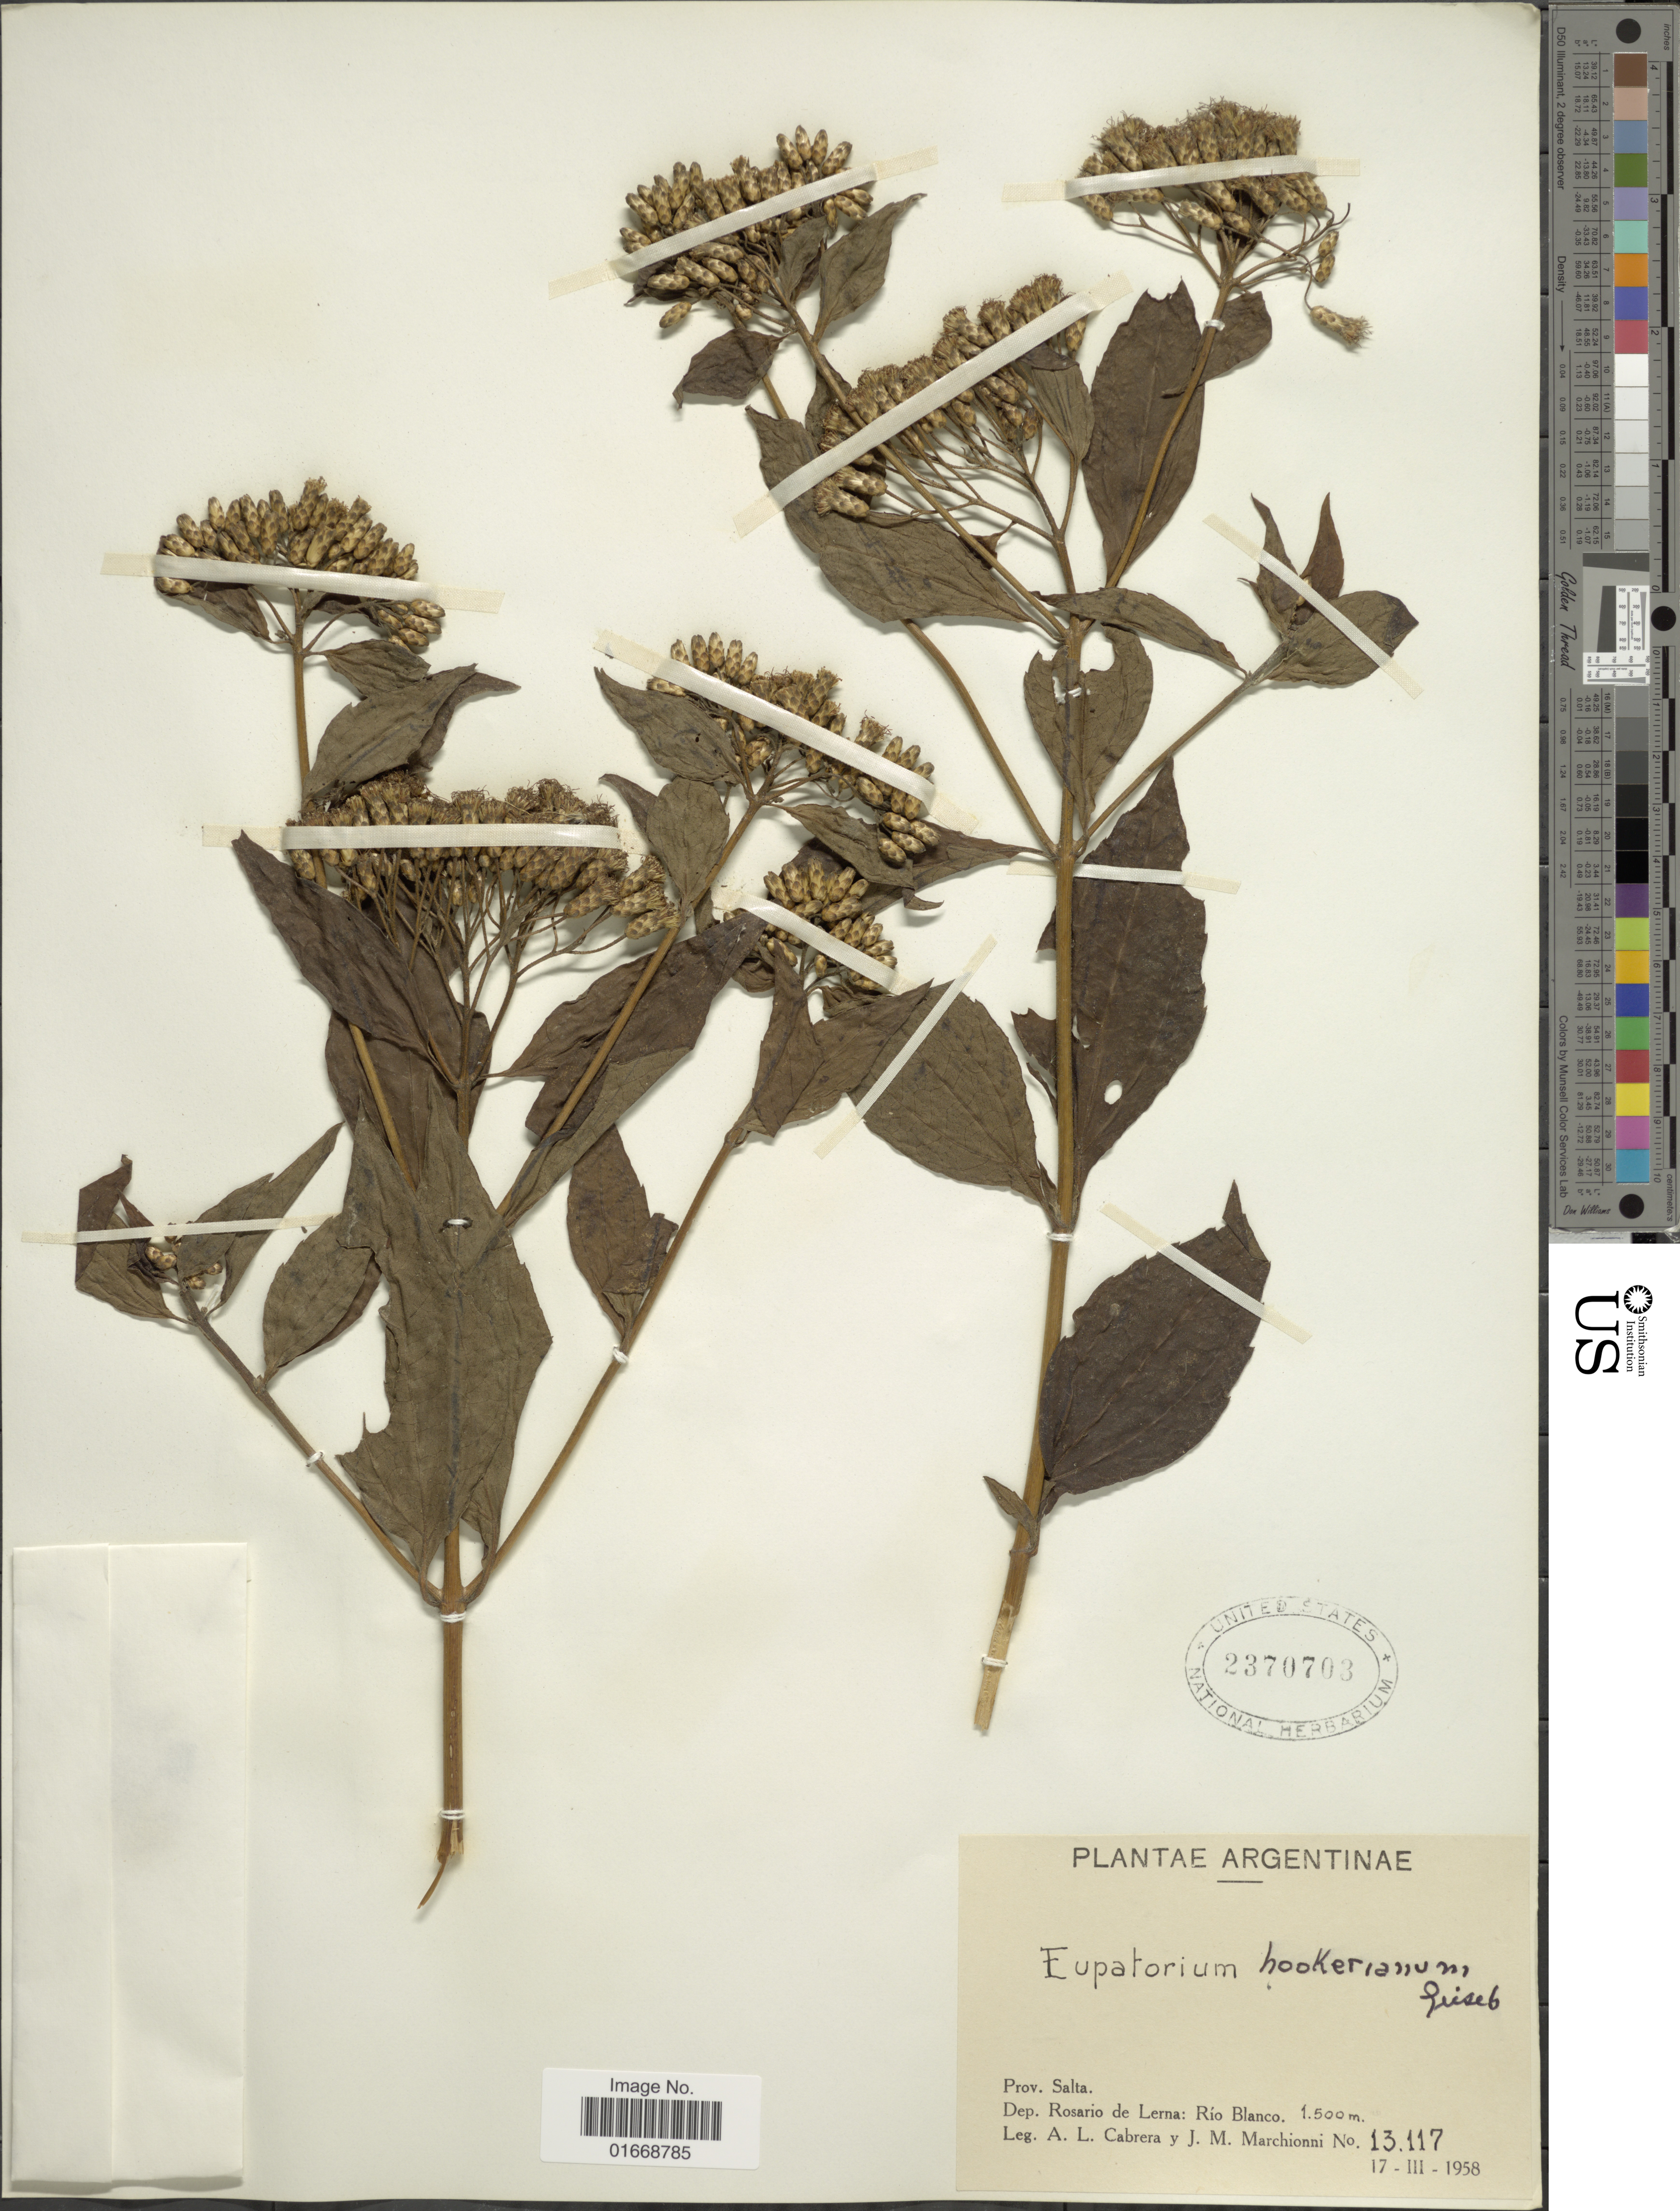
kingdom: Plantae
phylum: Tracheophyta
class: Magnoliopsida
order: Asterales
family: Asteraceae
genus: Chromolaena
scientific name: Chromolaena hookeriana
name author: (Griseb.) R.M. King & H. Rob.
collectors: A. L. Cabrera & J. Marchionni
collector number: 13117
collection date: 1958-03-17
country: Argentina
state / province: Salta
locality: Dep. Rosario de Lerna, Rio Blanco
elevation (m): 1500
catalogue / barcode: US 2370703